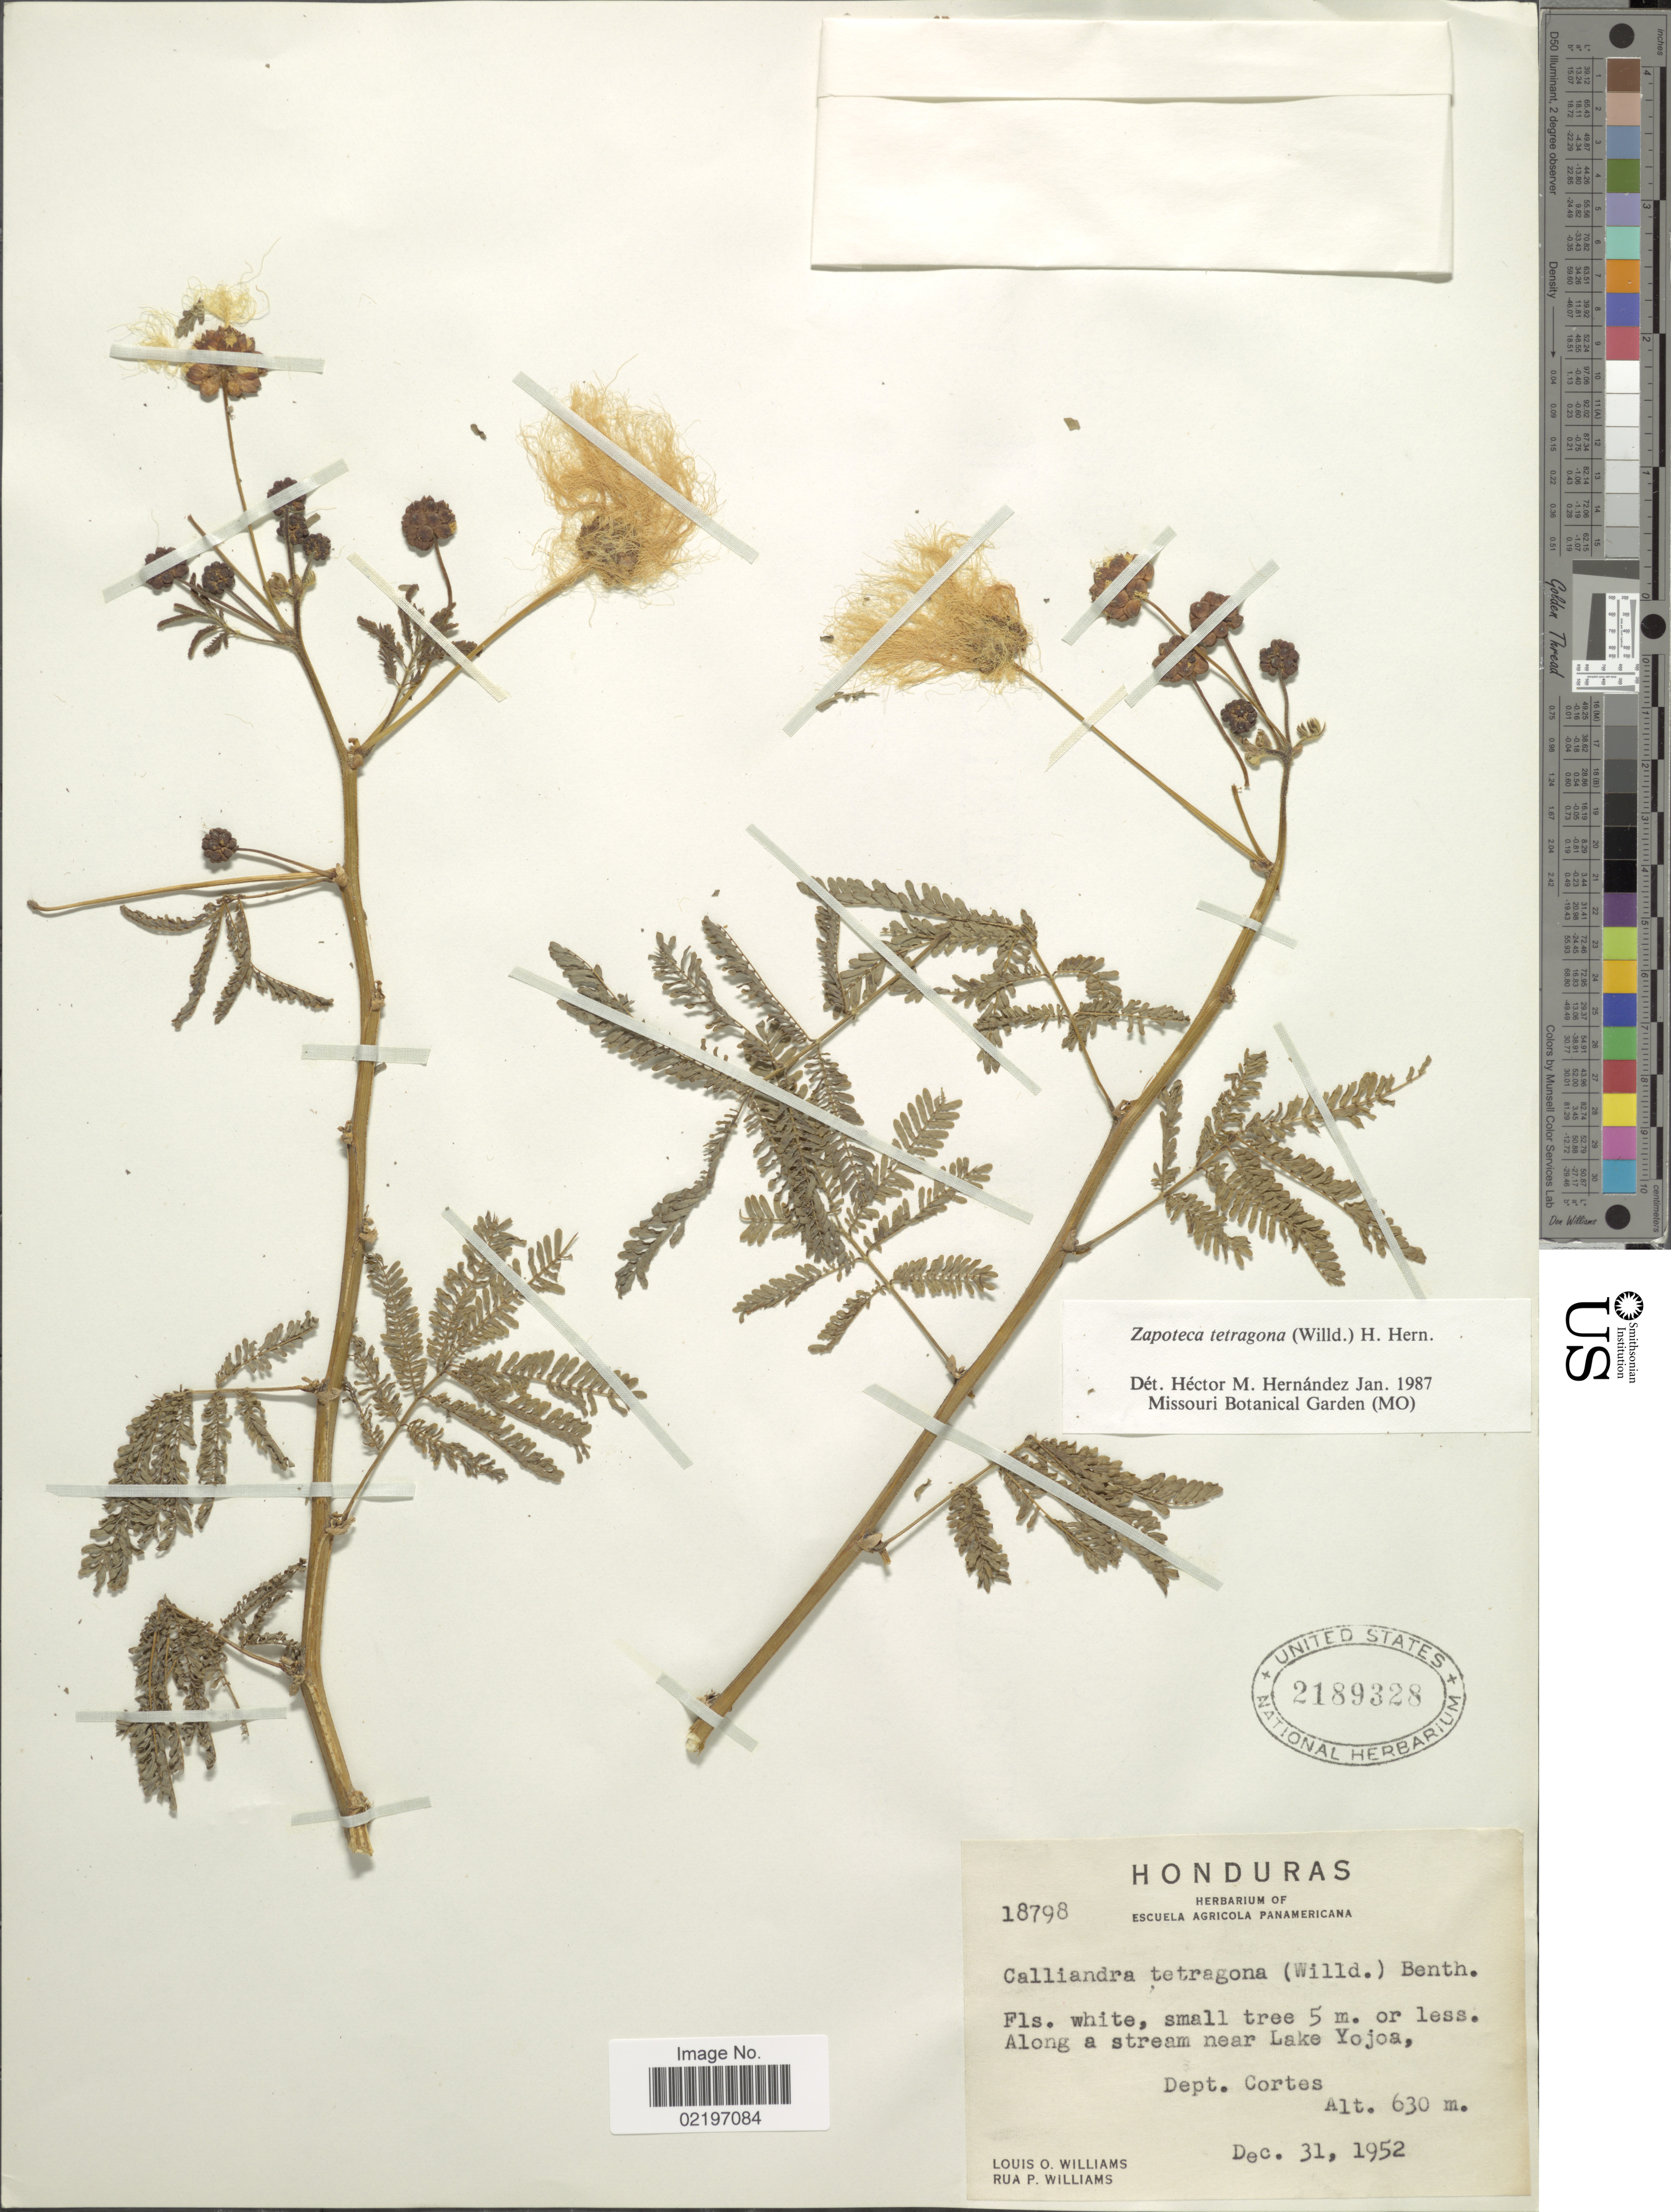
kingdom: Plantae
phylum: Tracheophyta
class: Magnoliopsida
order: Fabales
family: Fabaceae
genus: Zapoteca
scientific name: Zapoteca tetragona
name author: (Willd.) H.M. Hern.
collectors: L. O. Williams & R. P. Williams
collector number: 18798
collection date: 1952-12-31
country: Honduras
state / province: Cortés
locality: Along a stream near Lake Yojoa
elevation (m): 630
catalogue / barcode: US 2189328